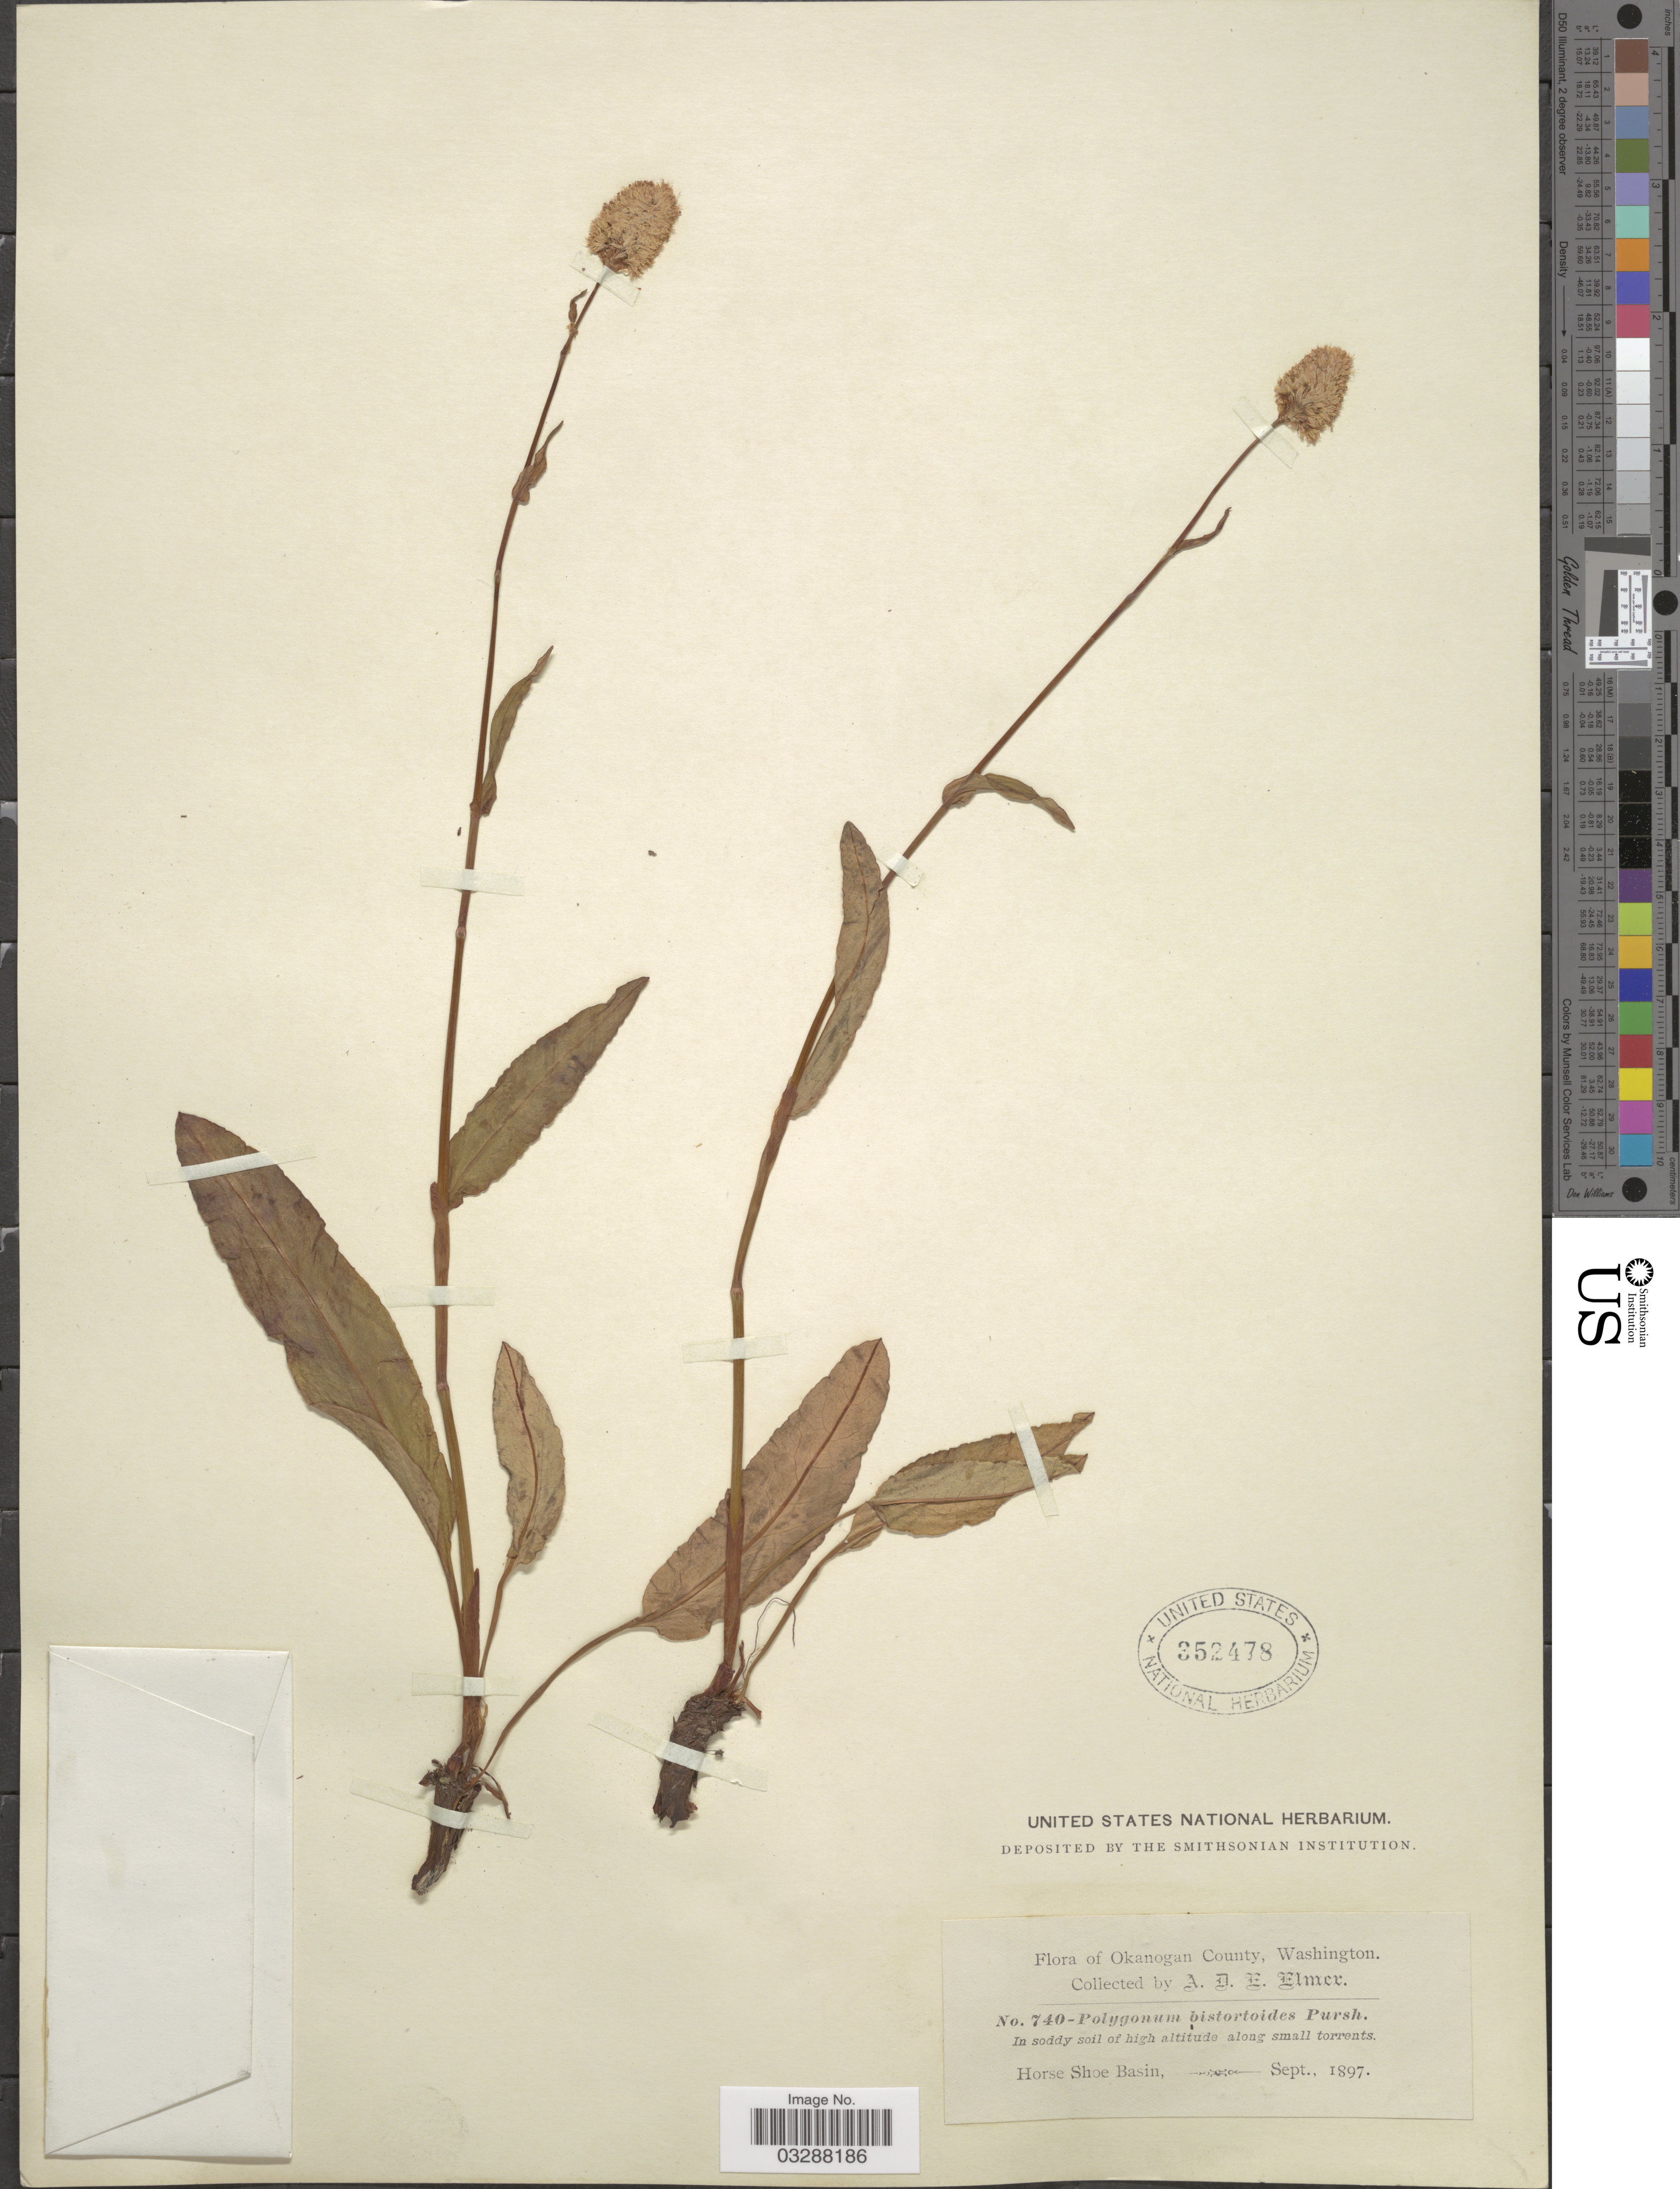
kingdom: Plantae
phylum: Tracheophyta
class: Magnoliopsida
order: Caryophyllales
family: Polygonaceae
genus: Bistorta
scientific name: Bistorta bistortoides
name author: (Pursh) Small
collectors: A. D. E. Elmer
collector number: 740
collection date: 1897-09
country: United States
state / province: Washington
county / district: Okanogan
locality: Okanogan County. Horse Shoe Basin.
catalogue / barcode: US 352478